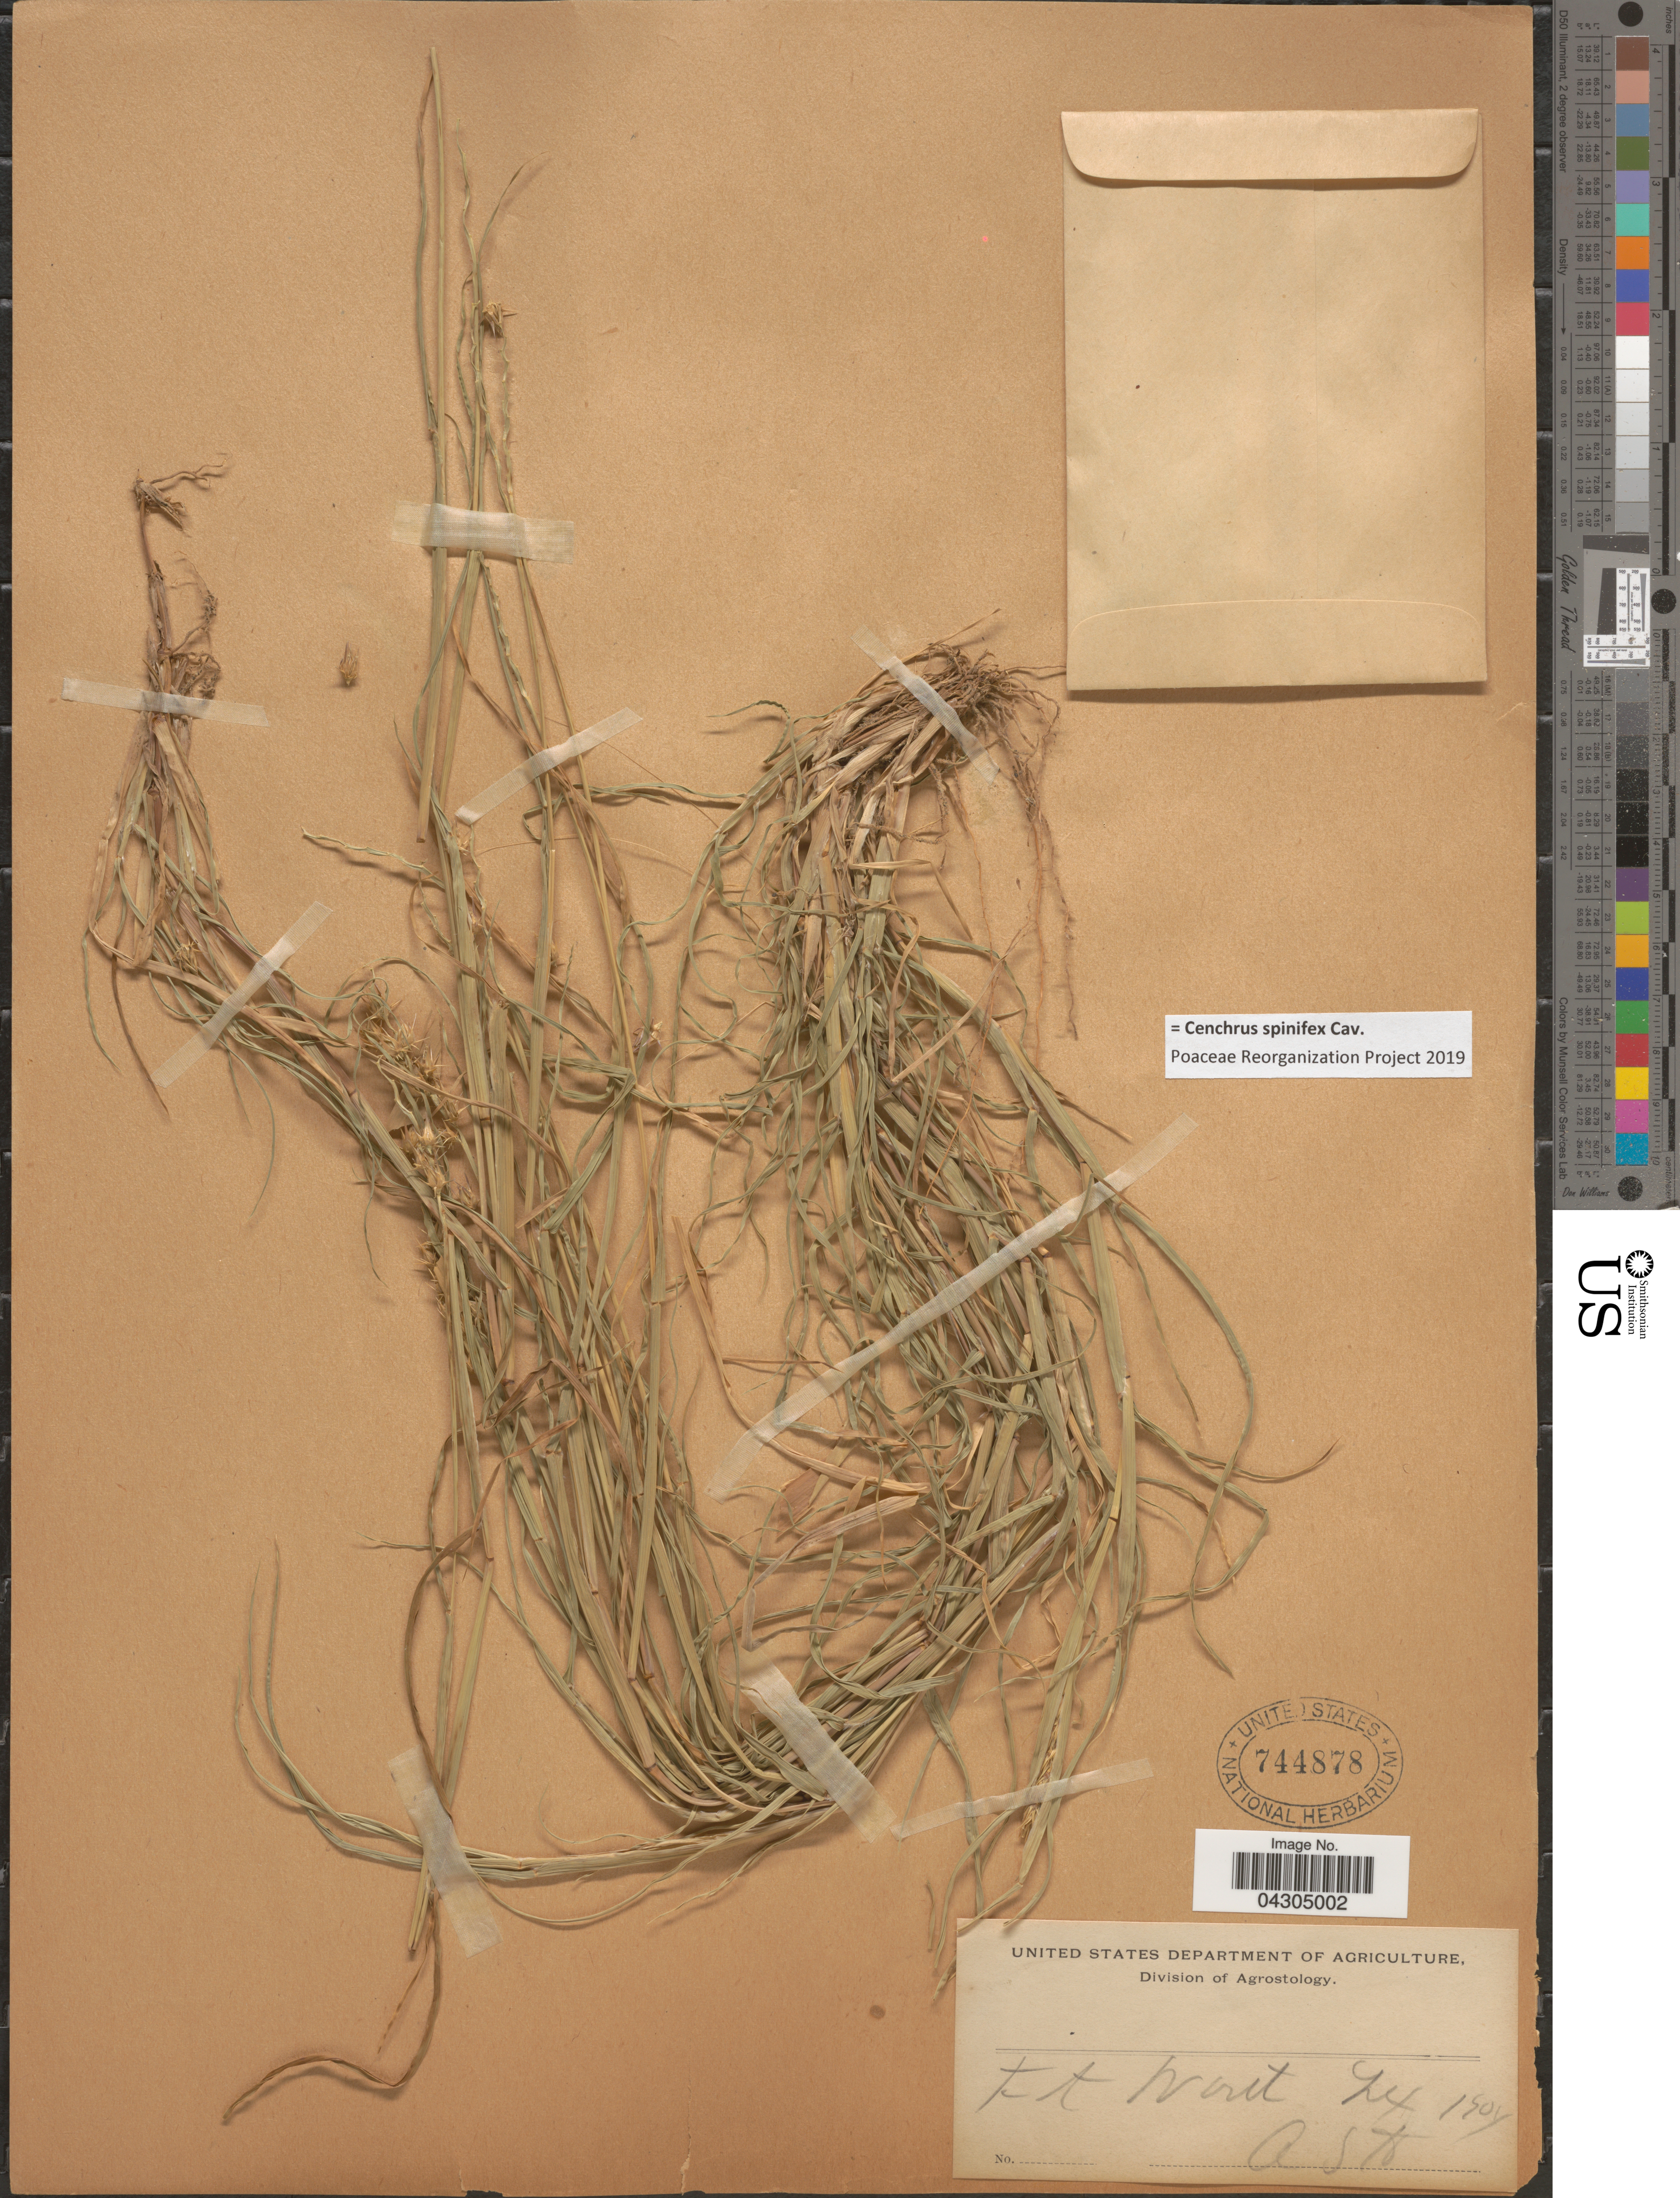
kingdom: Plantae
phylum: Tracheophyta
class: Liliopsida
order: Poales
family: Poaceae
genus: Cenchrus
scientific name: Cenchrus spinifex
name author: Cav.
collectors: A. H.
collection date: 1904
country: United States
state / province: Texas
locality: Ft. Worth.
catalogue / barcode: US 744878